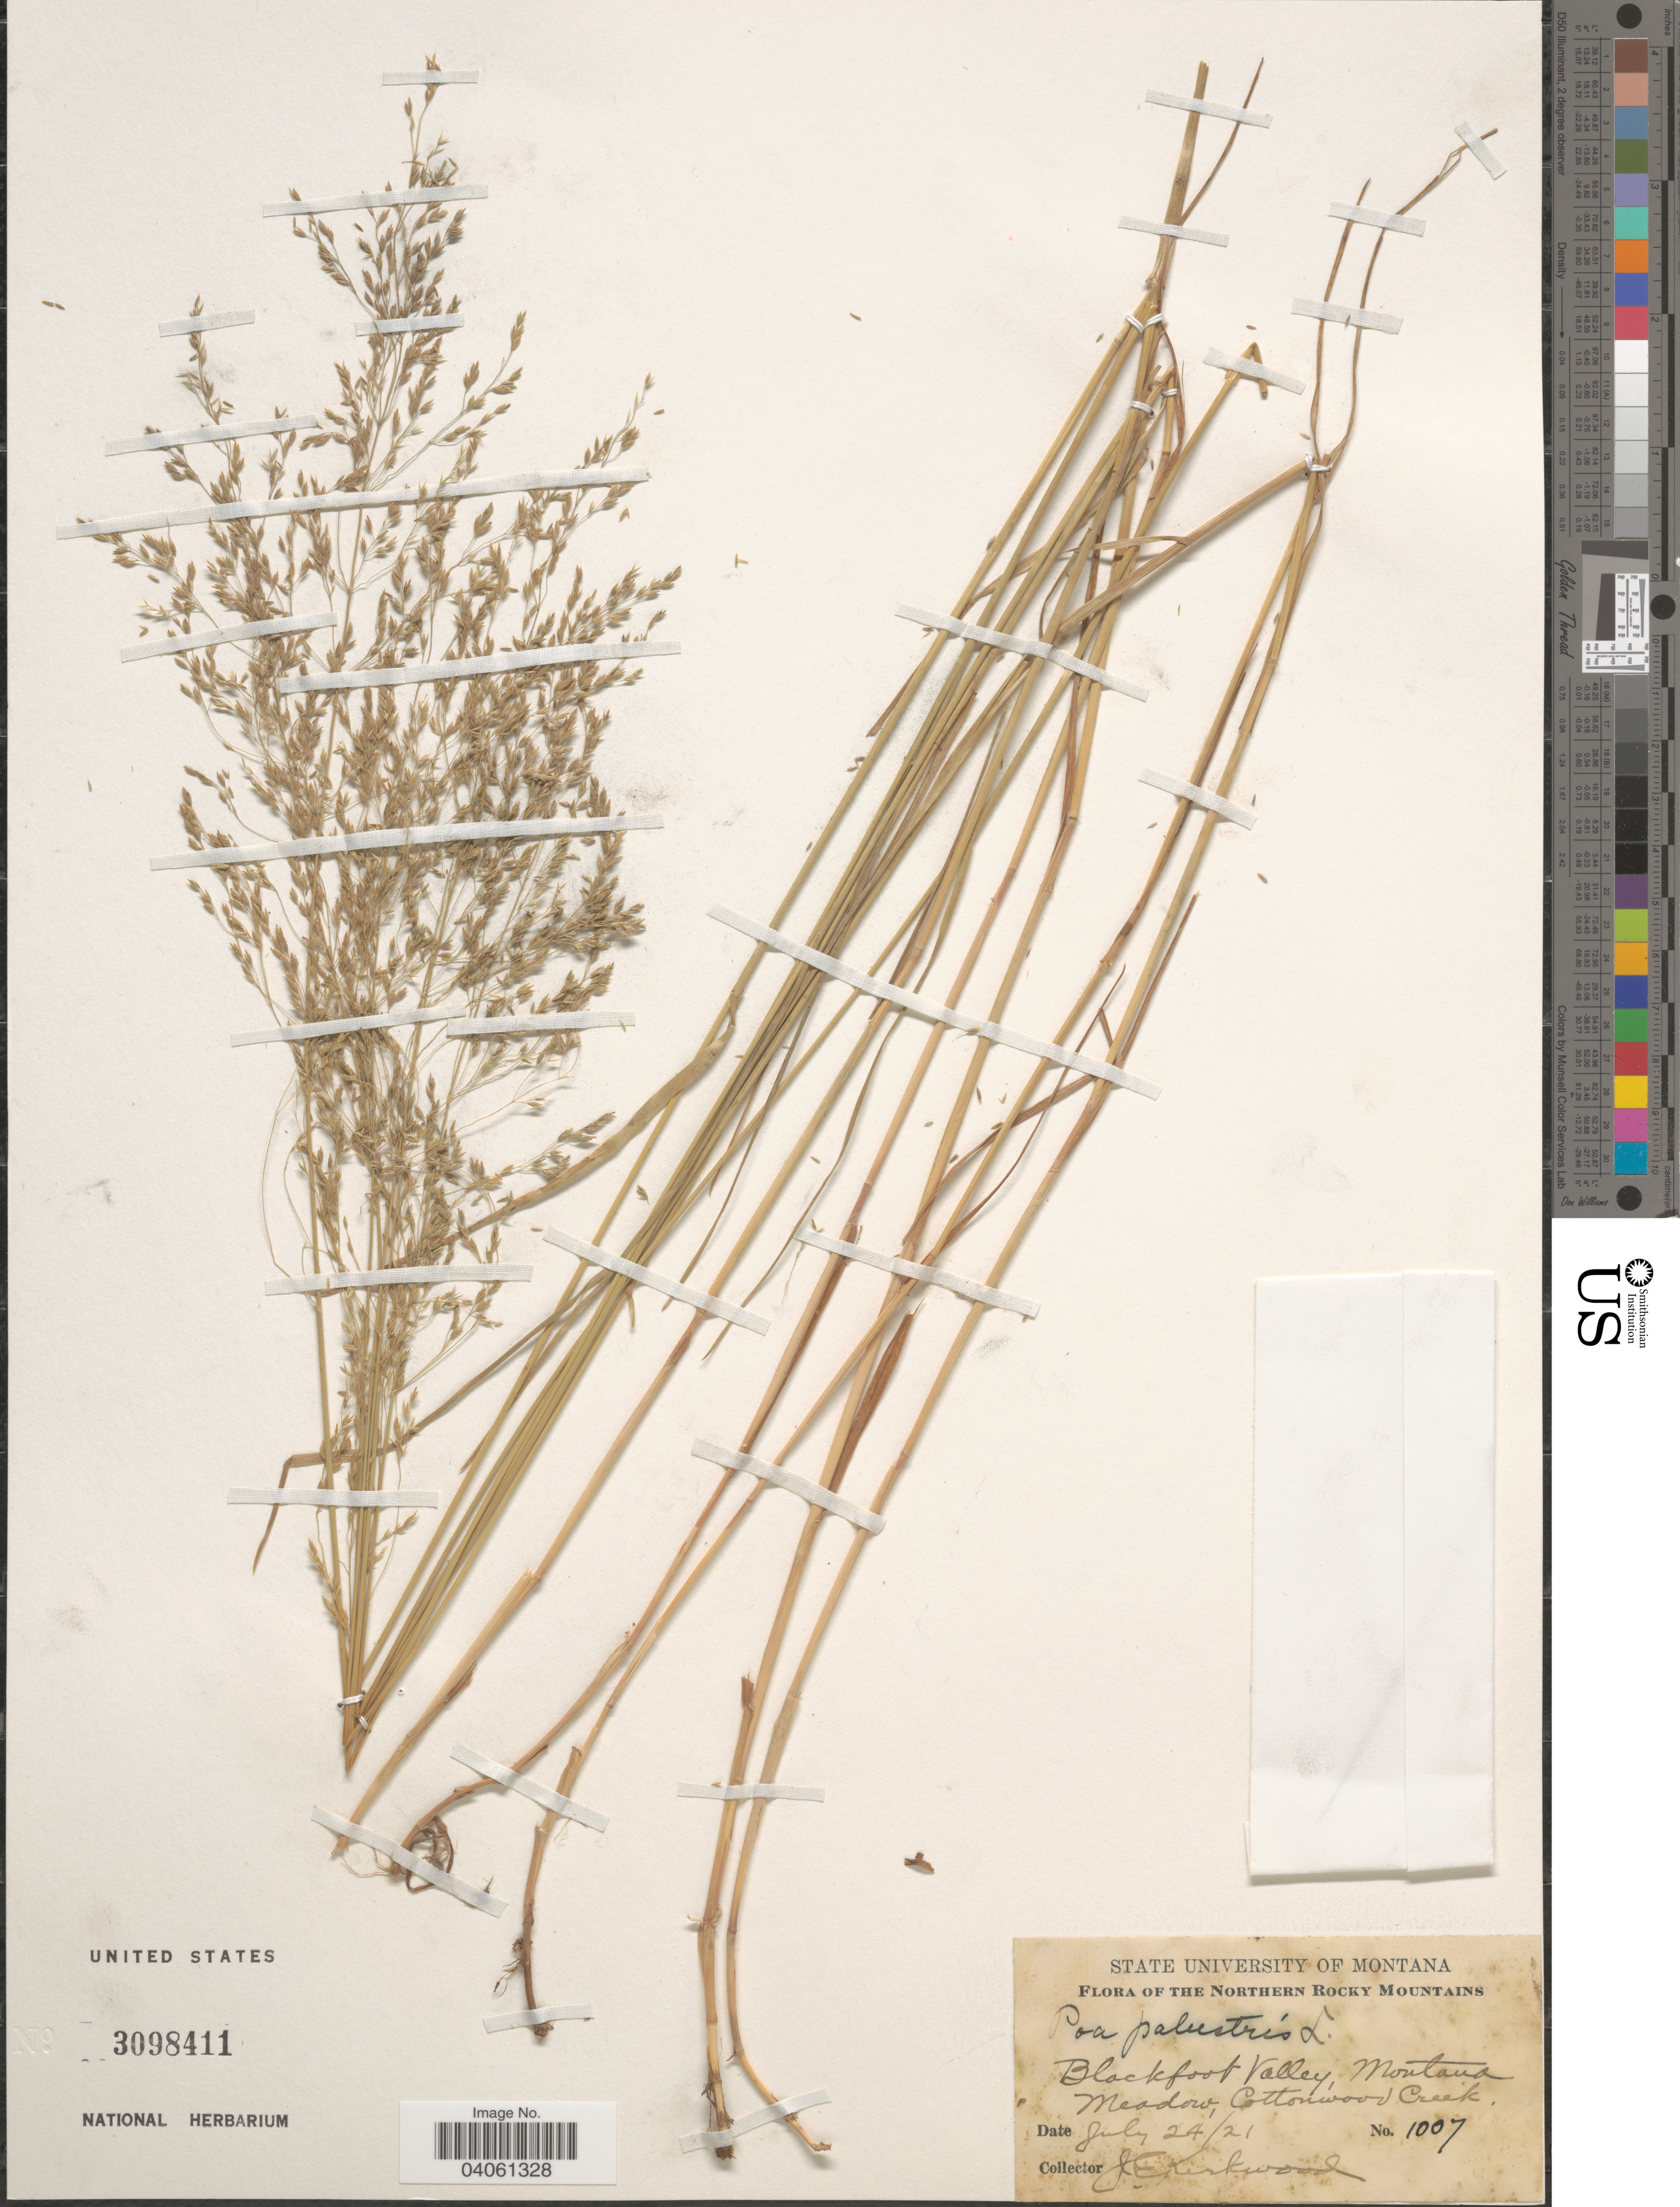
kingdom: Plantae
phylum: Tracheophyta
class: Liliopsida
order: Poales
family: Poaceae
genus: Poa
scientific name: Poa palustris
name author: L.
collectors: J. Kirkwood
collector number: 1007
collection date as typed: Transcribed d/m/y: 24/7/21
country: United States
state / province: Montana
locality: Northern Rocky Mountains. Blackfoot Valley. Meadow Cottonwood Creek.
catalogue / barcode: US 3098411